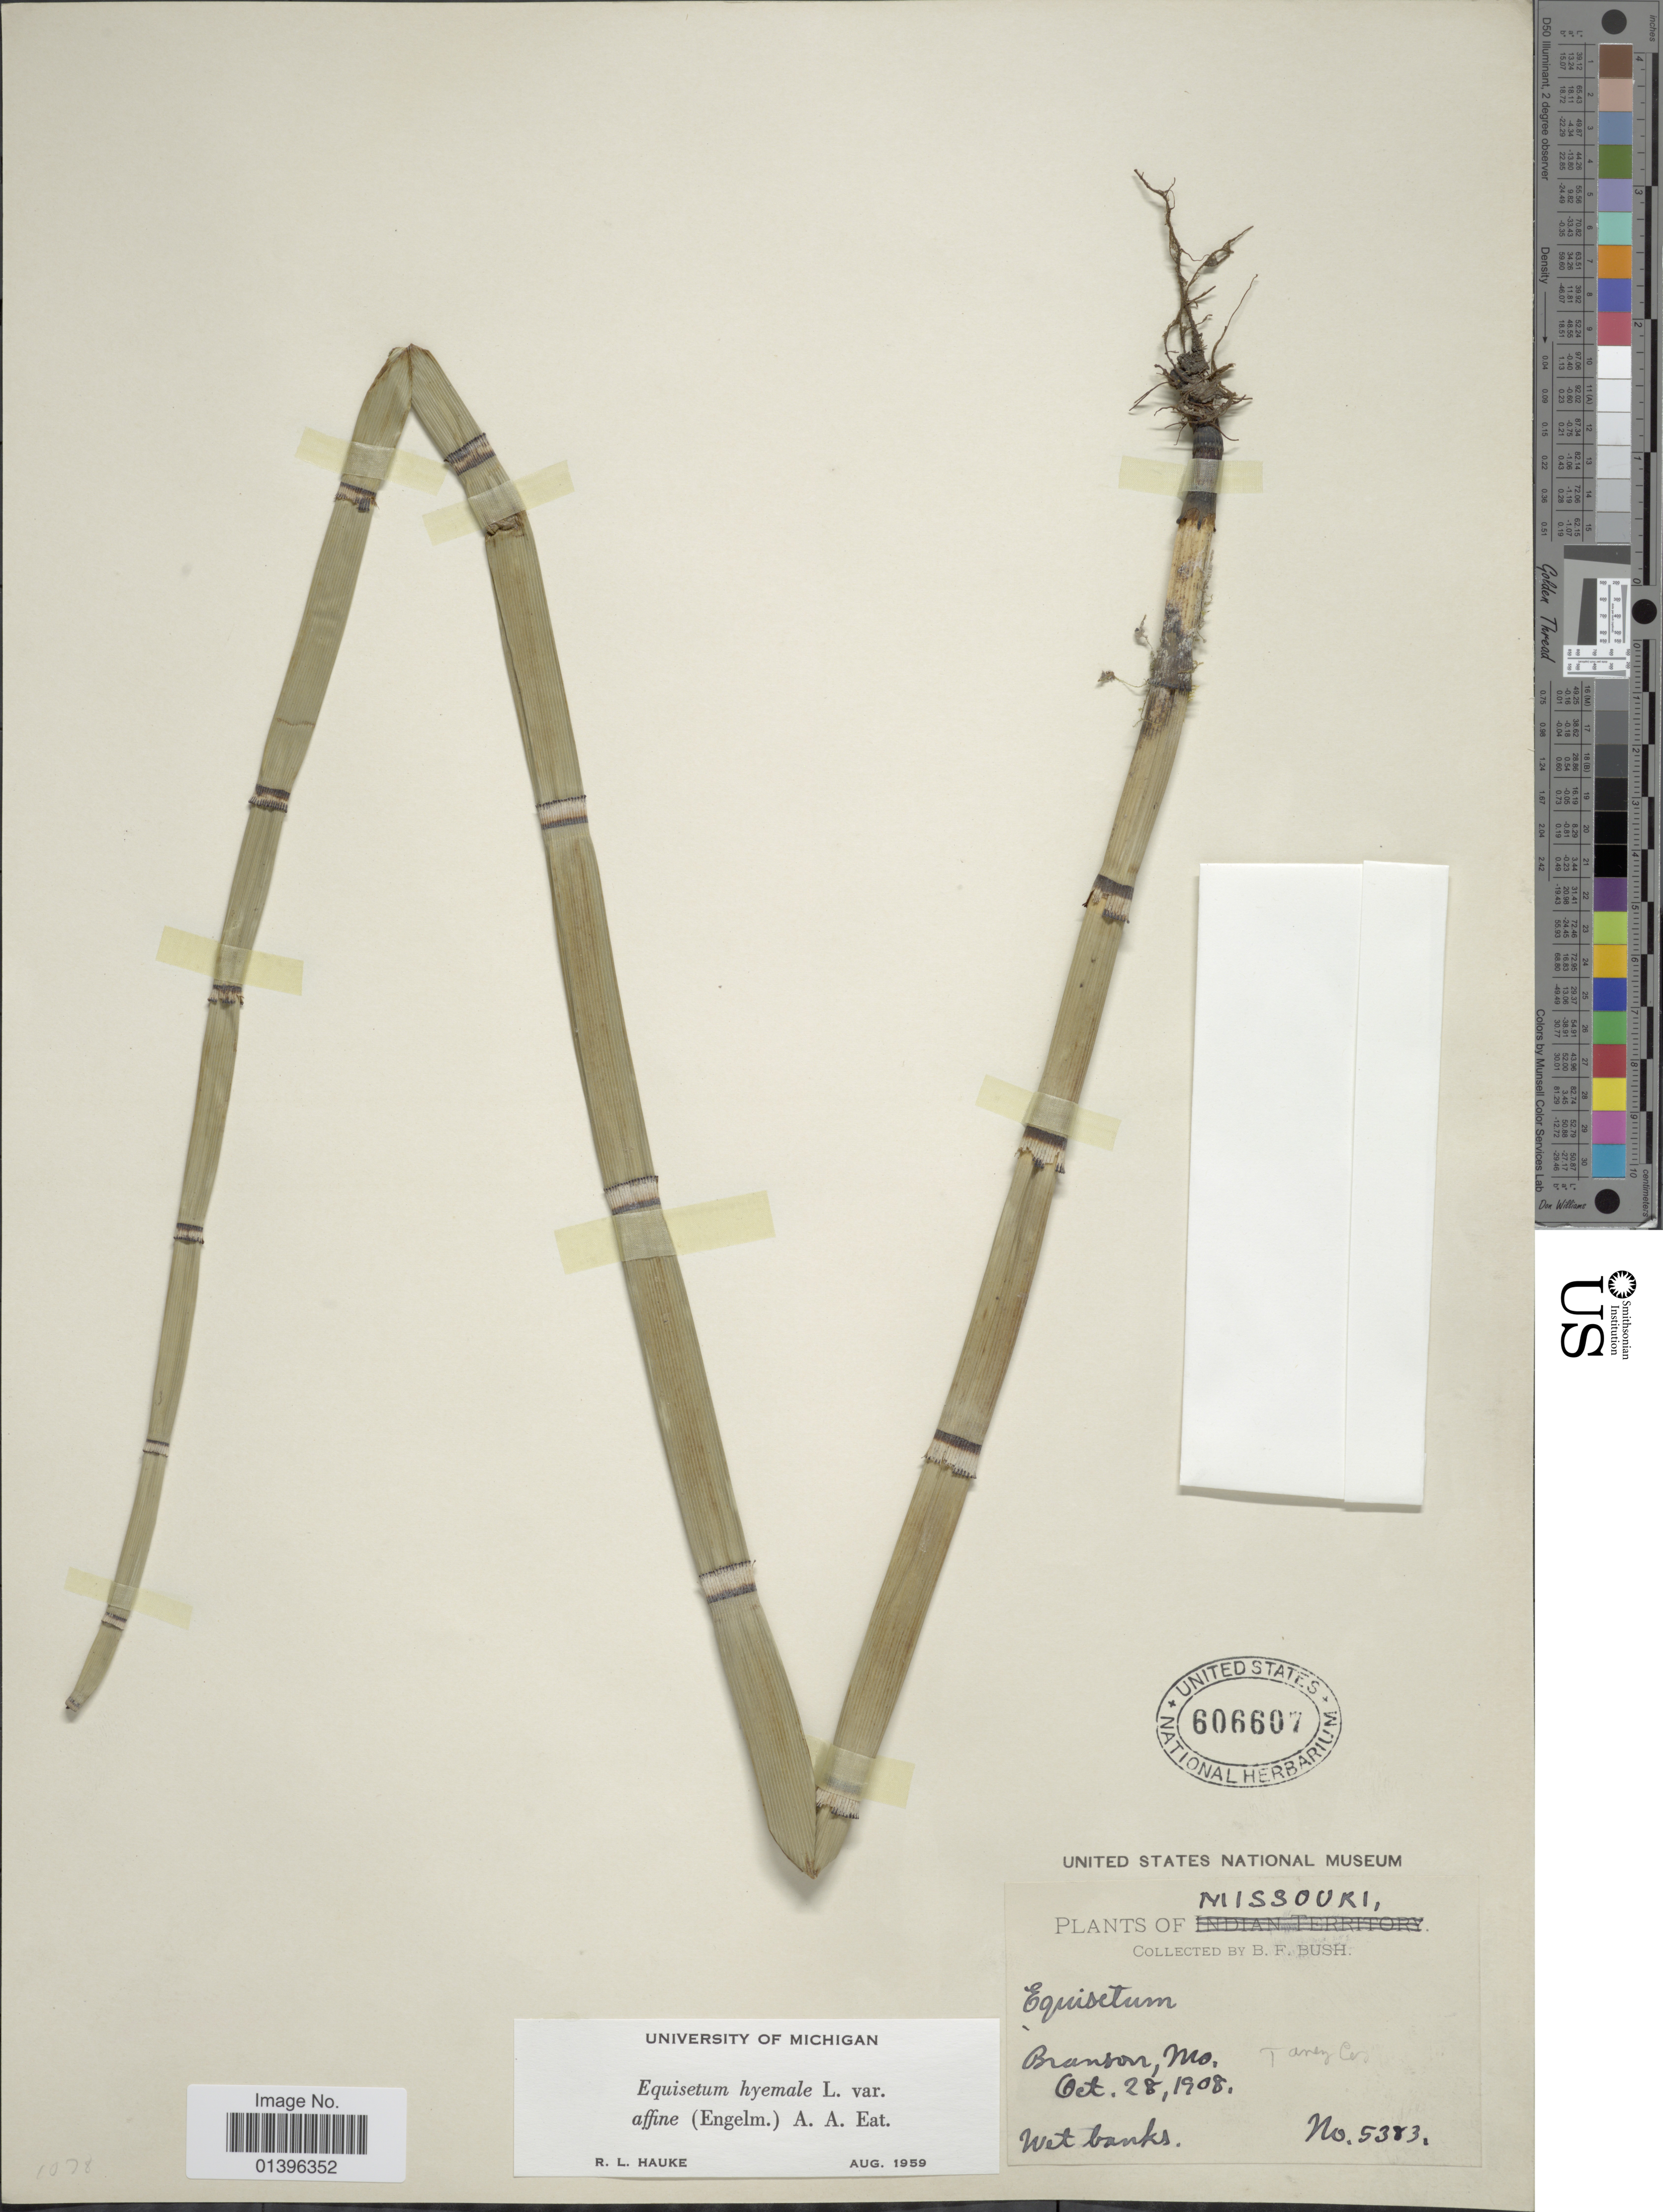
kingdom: Plantae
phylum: Tracheophyta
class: Polypodiopsida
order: Equisetales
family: Equisetaceae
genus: Equisetum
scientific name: Equisetum hyemale var. affine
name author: (Engelm.) A.A. Eaton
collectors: B. F. Bush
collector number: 5383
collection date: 1908-10-28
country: United States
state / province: Missouri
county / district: Taney County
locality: Branson.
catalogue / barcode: US 606607